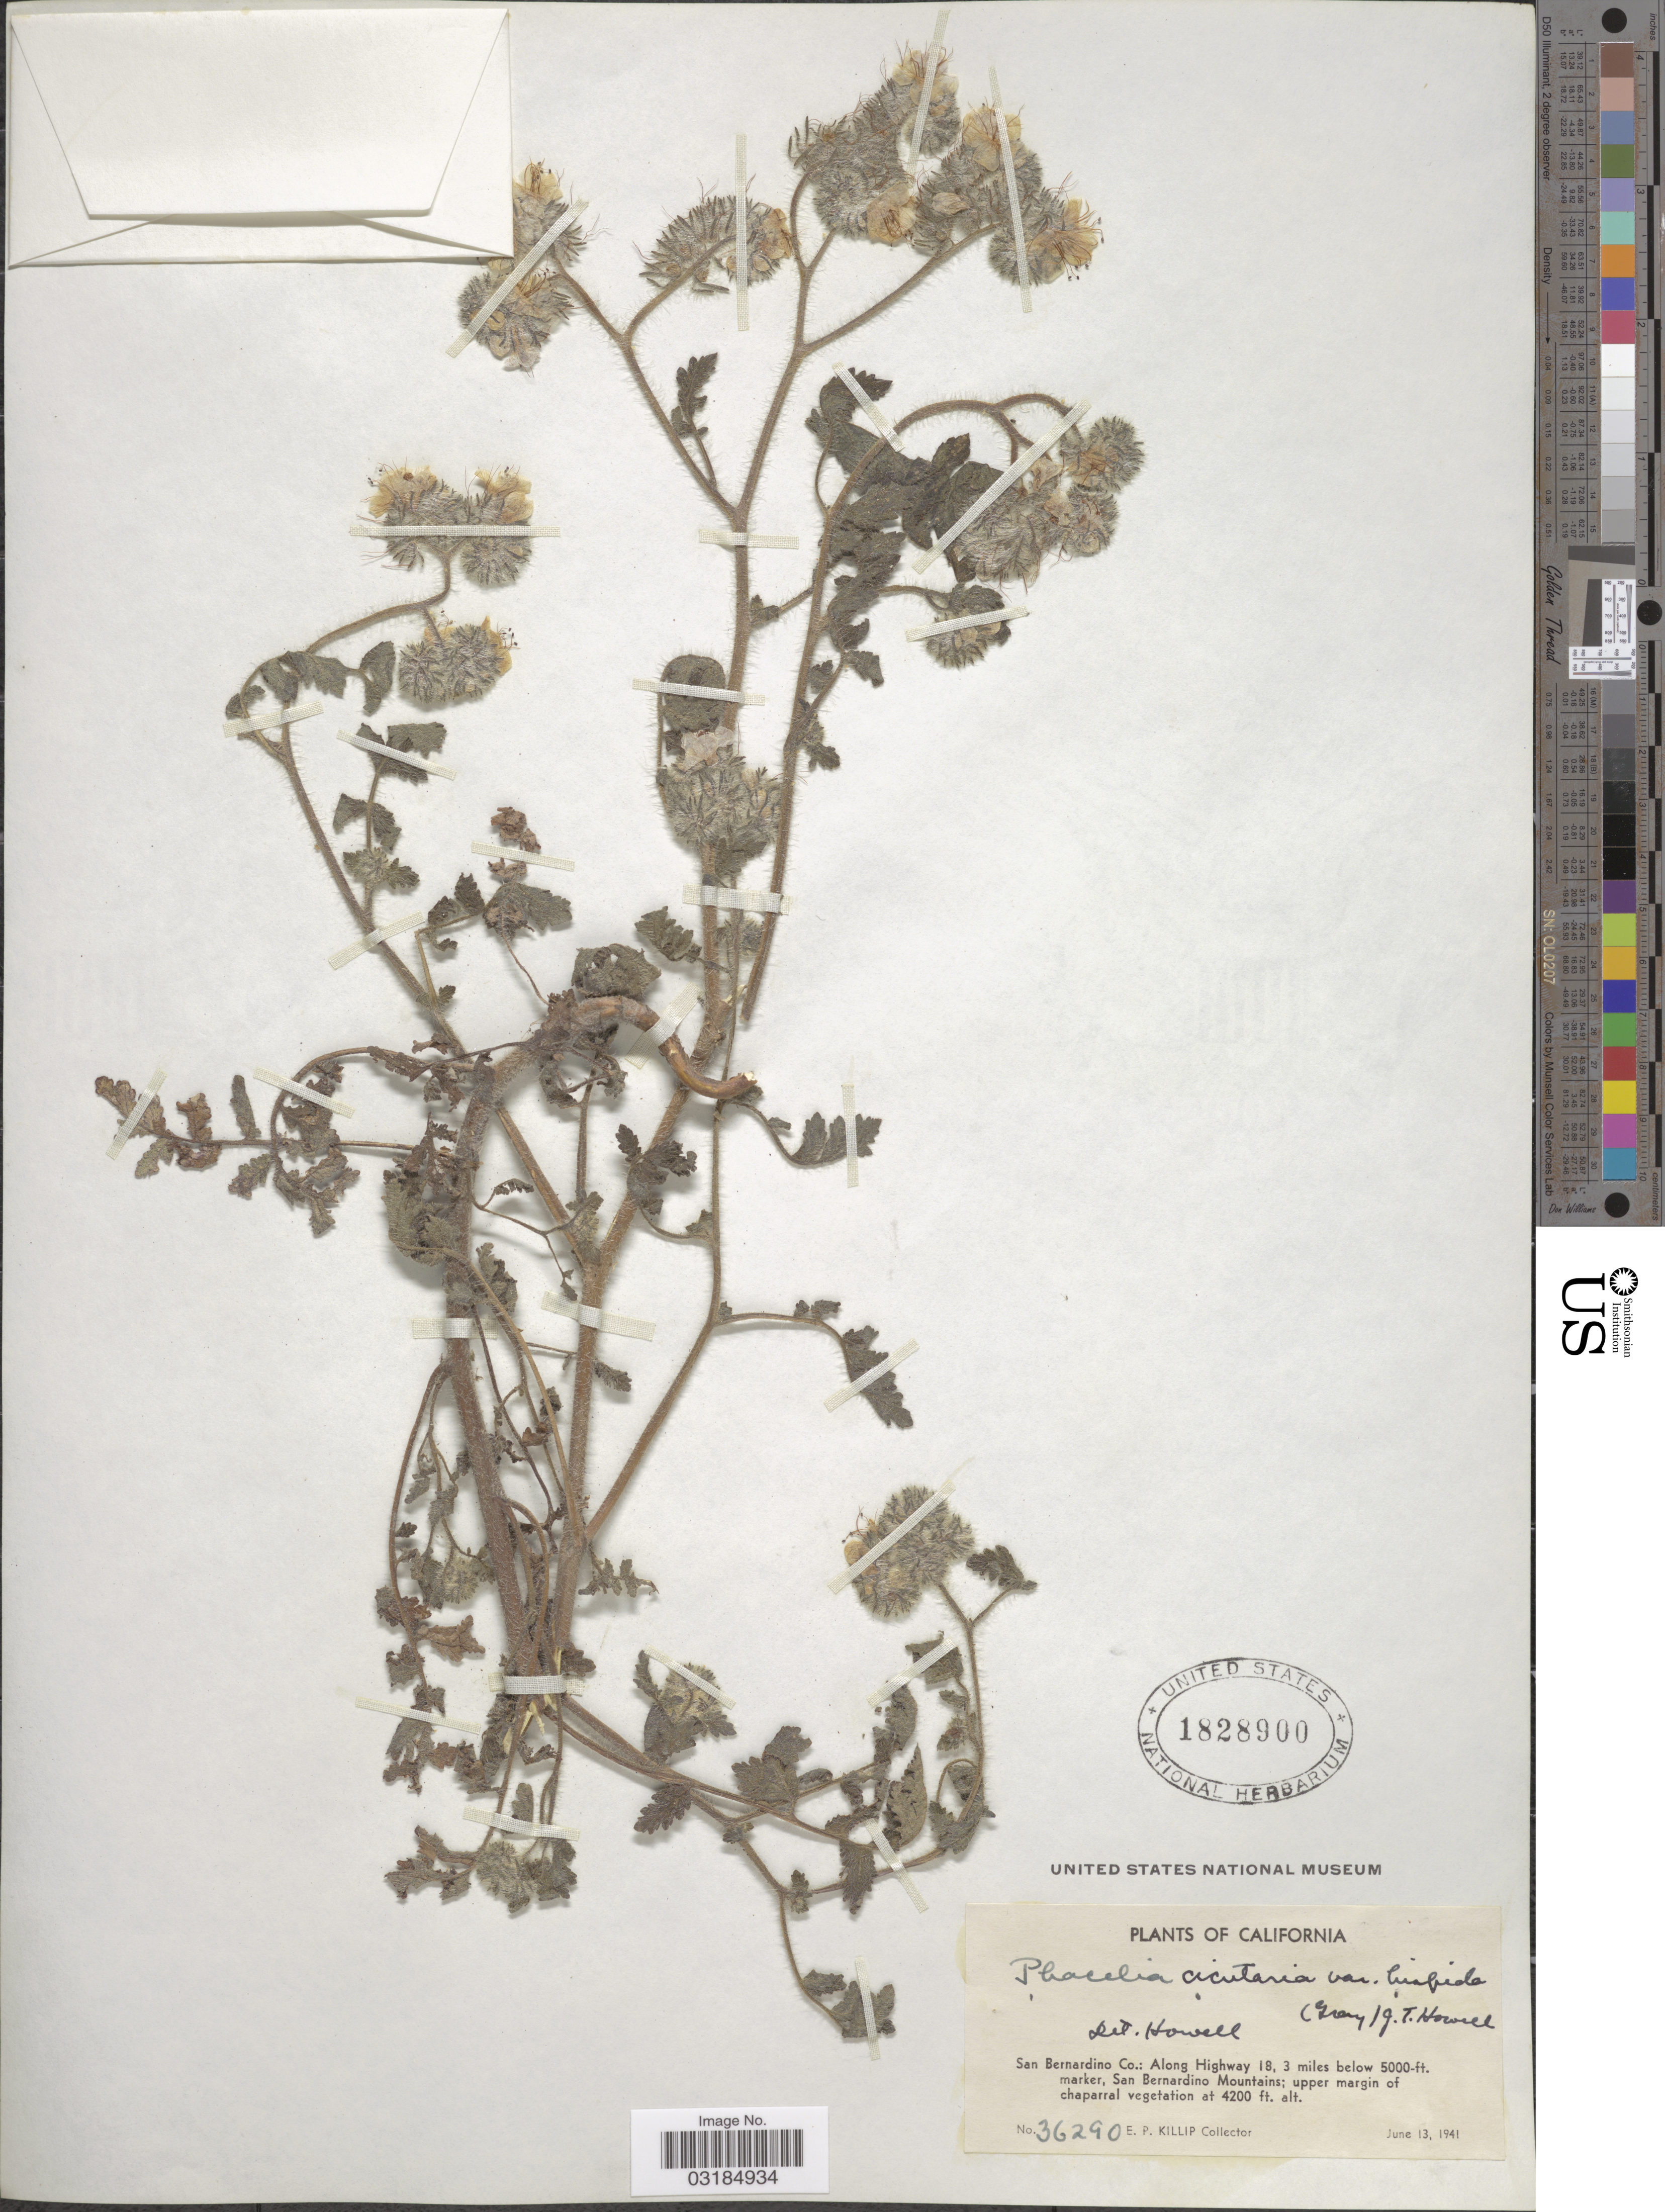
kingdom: Plantae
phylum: Tracheophyta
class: Magnoliopsida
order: Boraginales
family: Hydrophyllaceae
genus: Phacelia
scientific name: Phacelia cicutaria var. hispida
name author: (A. Gray) J.T. Howell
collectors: E. P. Killip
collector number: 36290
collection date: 1941-06-13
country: United States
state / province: California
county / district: San Bernardino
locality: San Bernardino Co.: Along Highway 18, 3 miles below 5000-ft. marker, San Bernardino Mountains.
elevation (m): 1280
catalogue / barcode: US 1828900